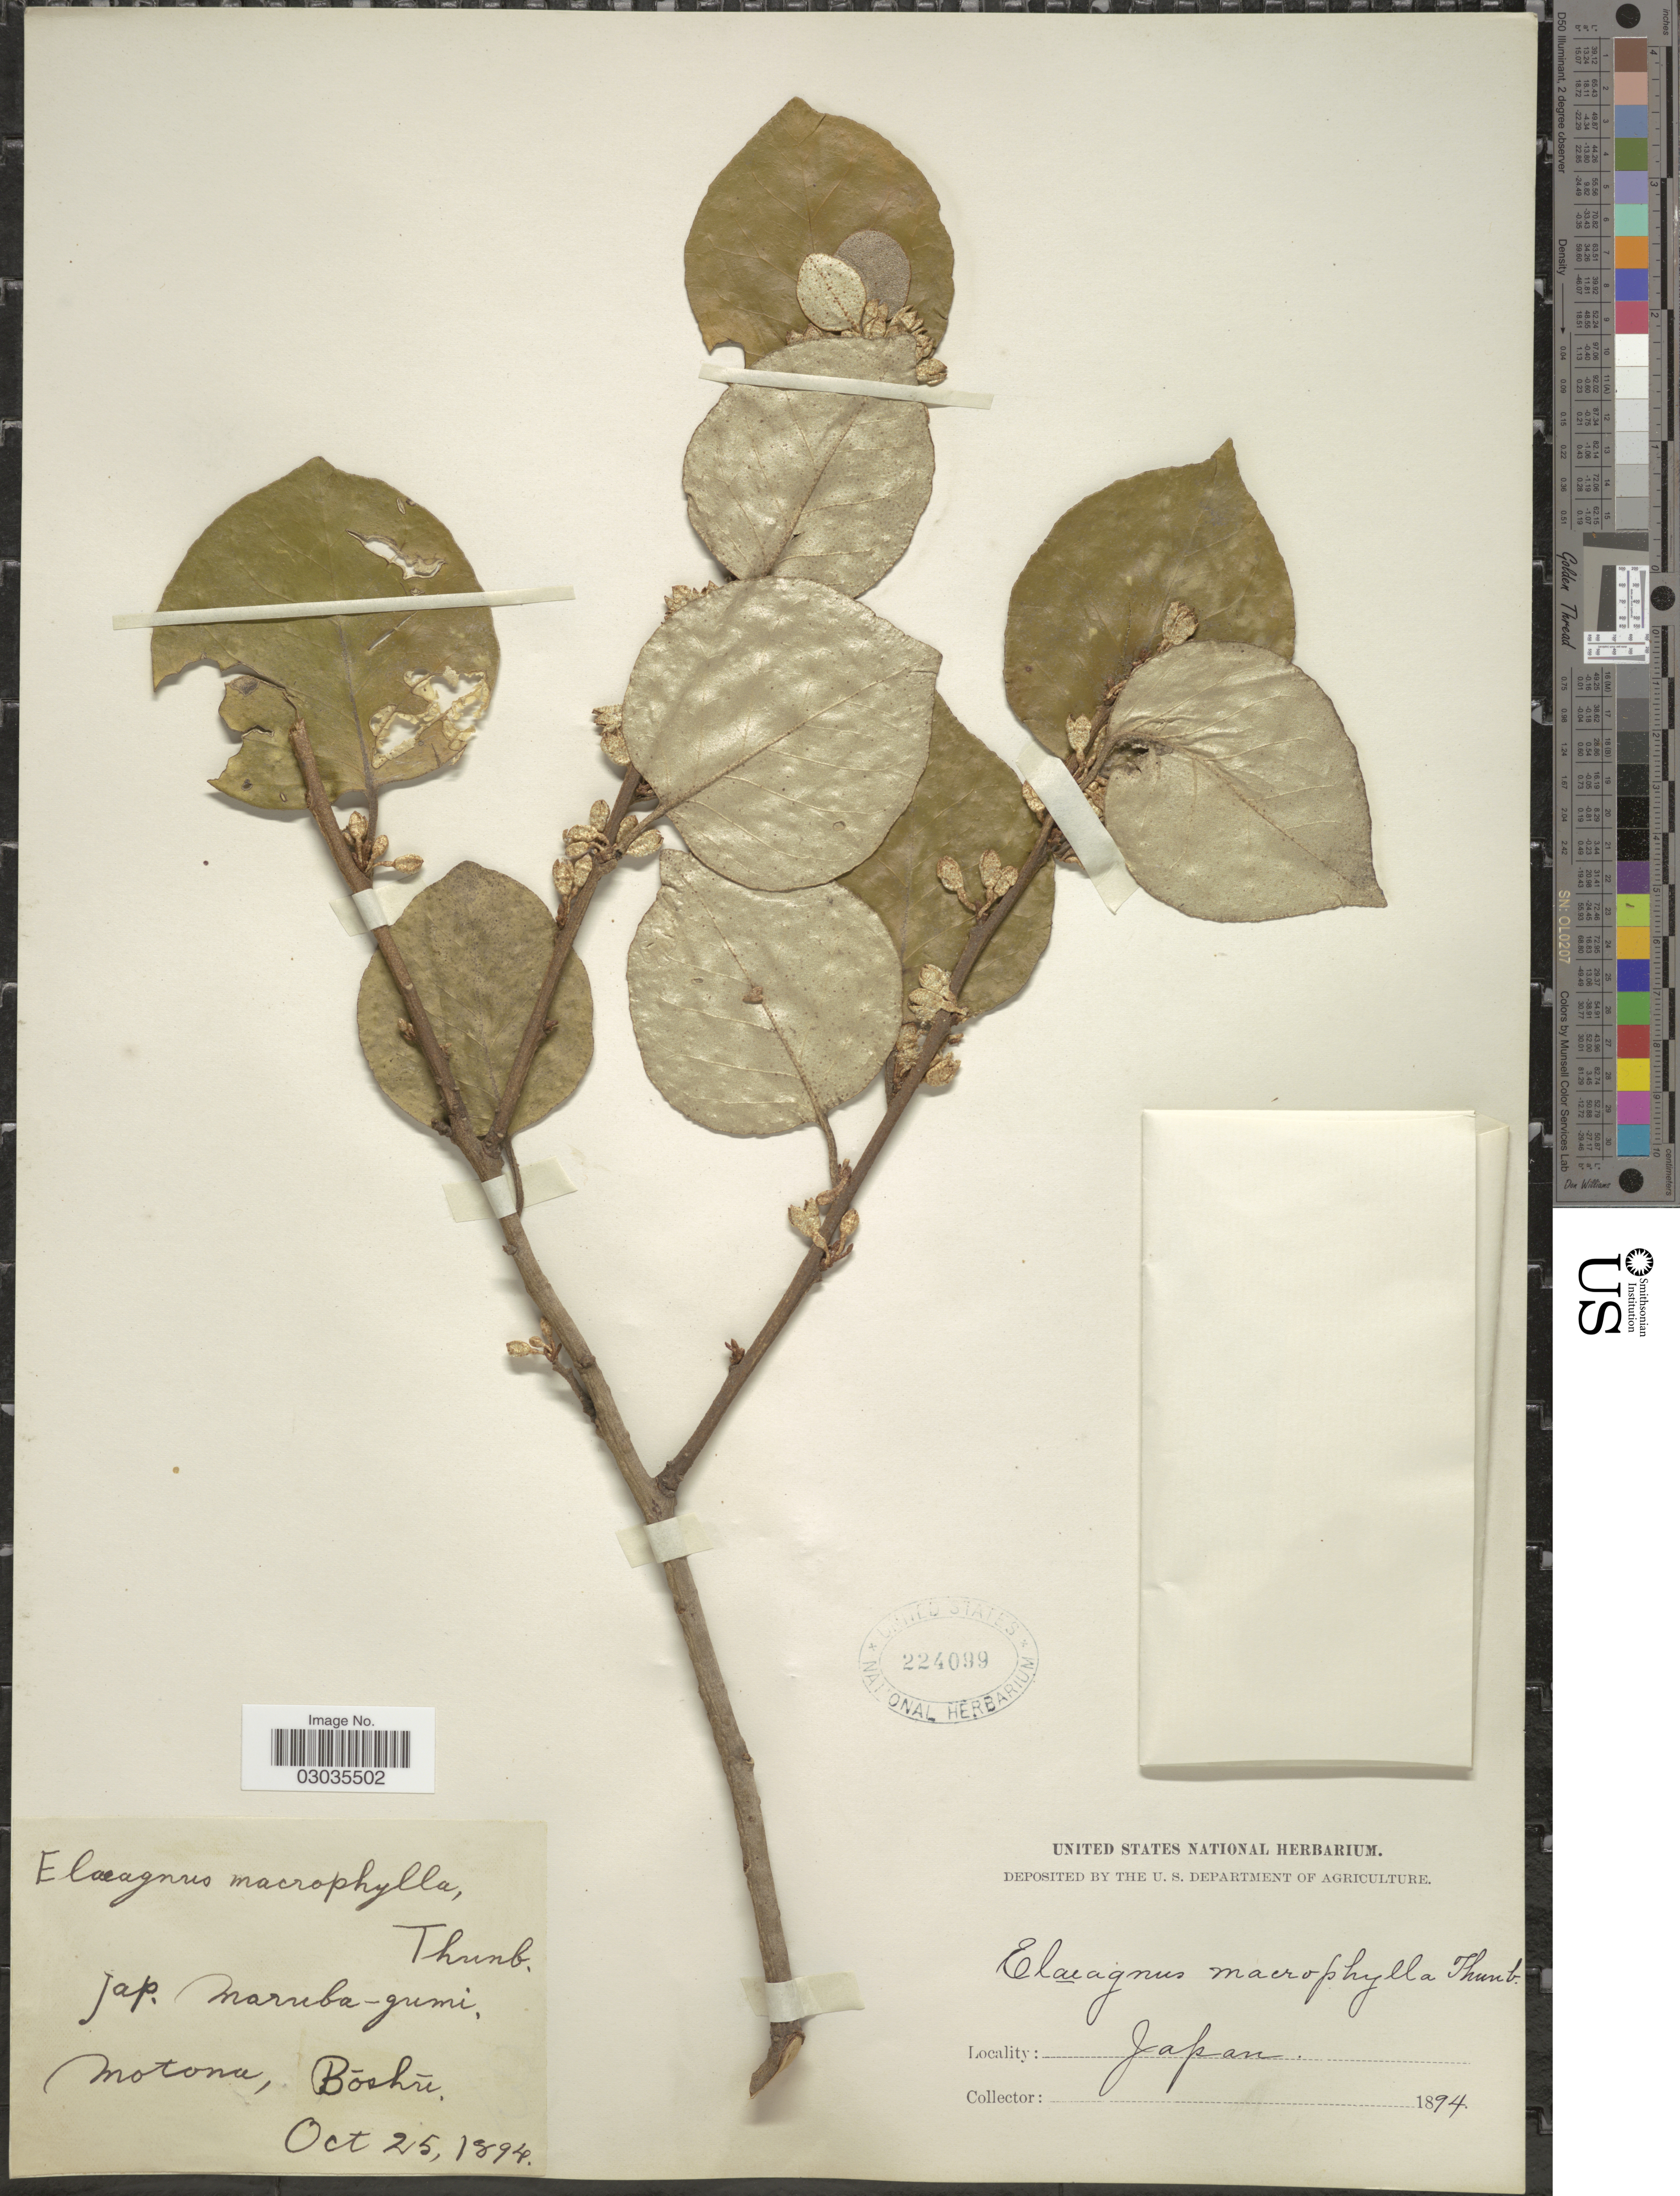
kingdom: Plantae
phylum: Tracheophyta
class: Magnoliopsida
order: Rosales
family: Elaeagnaceae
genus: Elaeagnus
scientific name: Elaeagnus macrophylla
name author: Thunb.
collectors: ex herb. United States National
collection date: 1894-10-25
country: Japan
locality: Motona, Bóshú.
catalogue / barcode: US 224099